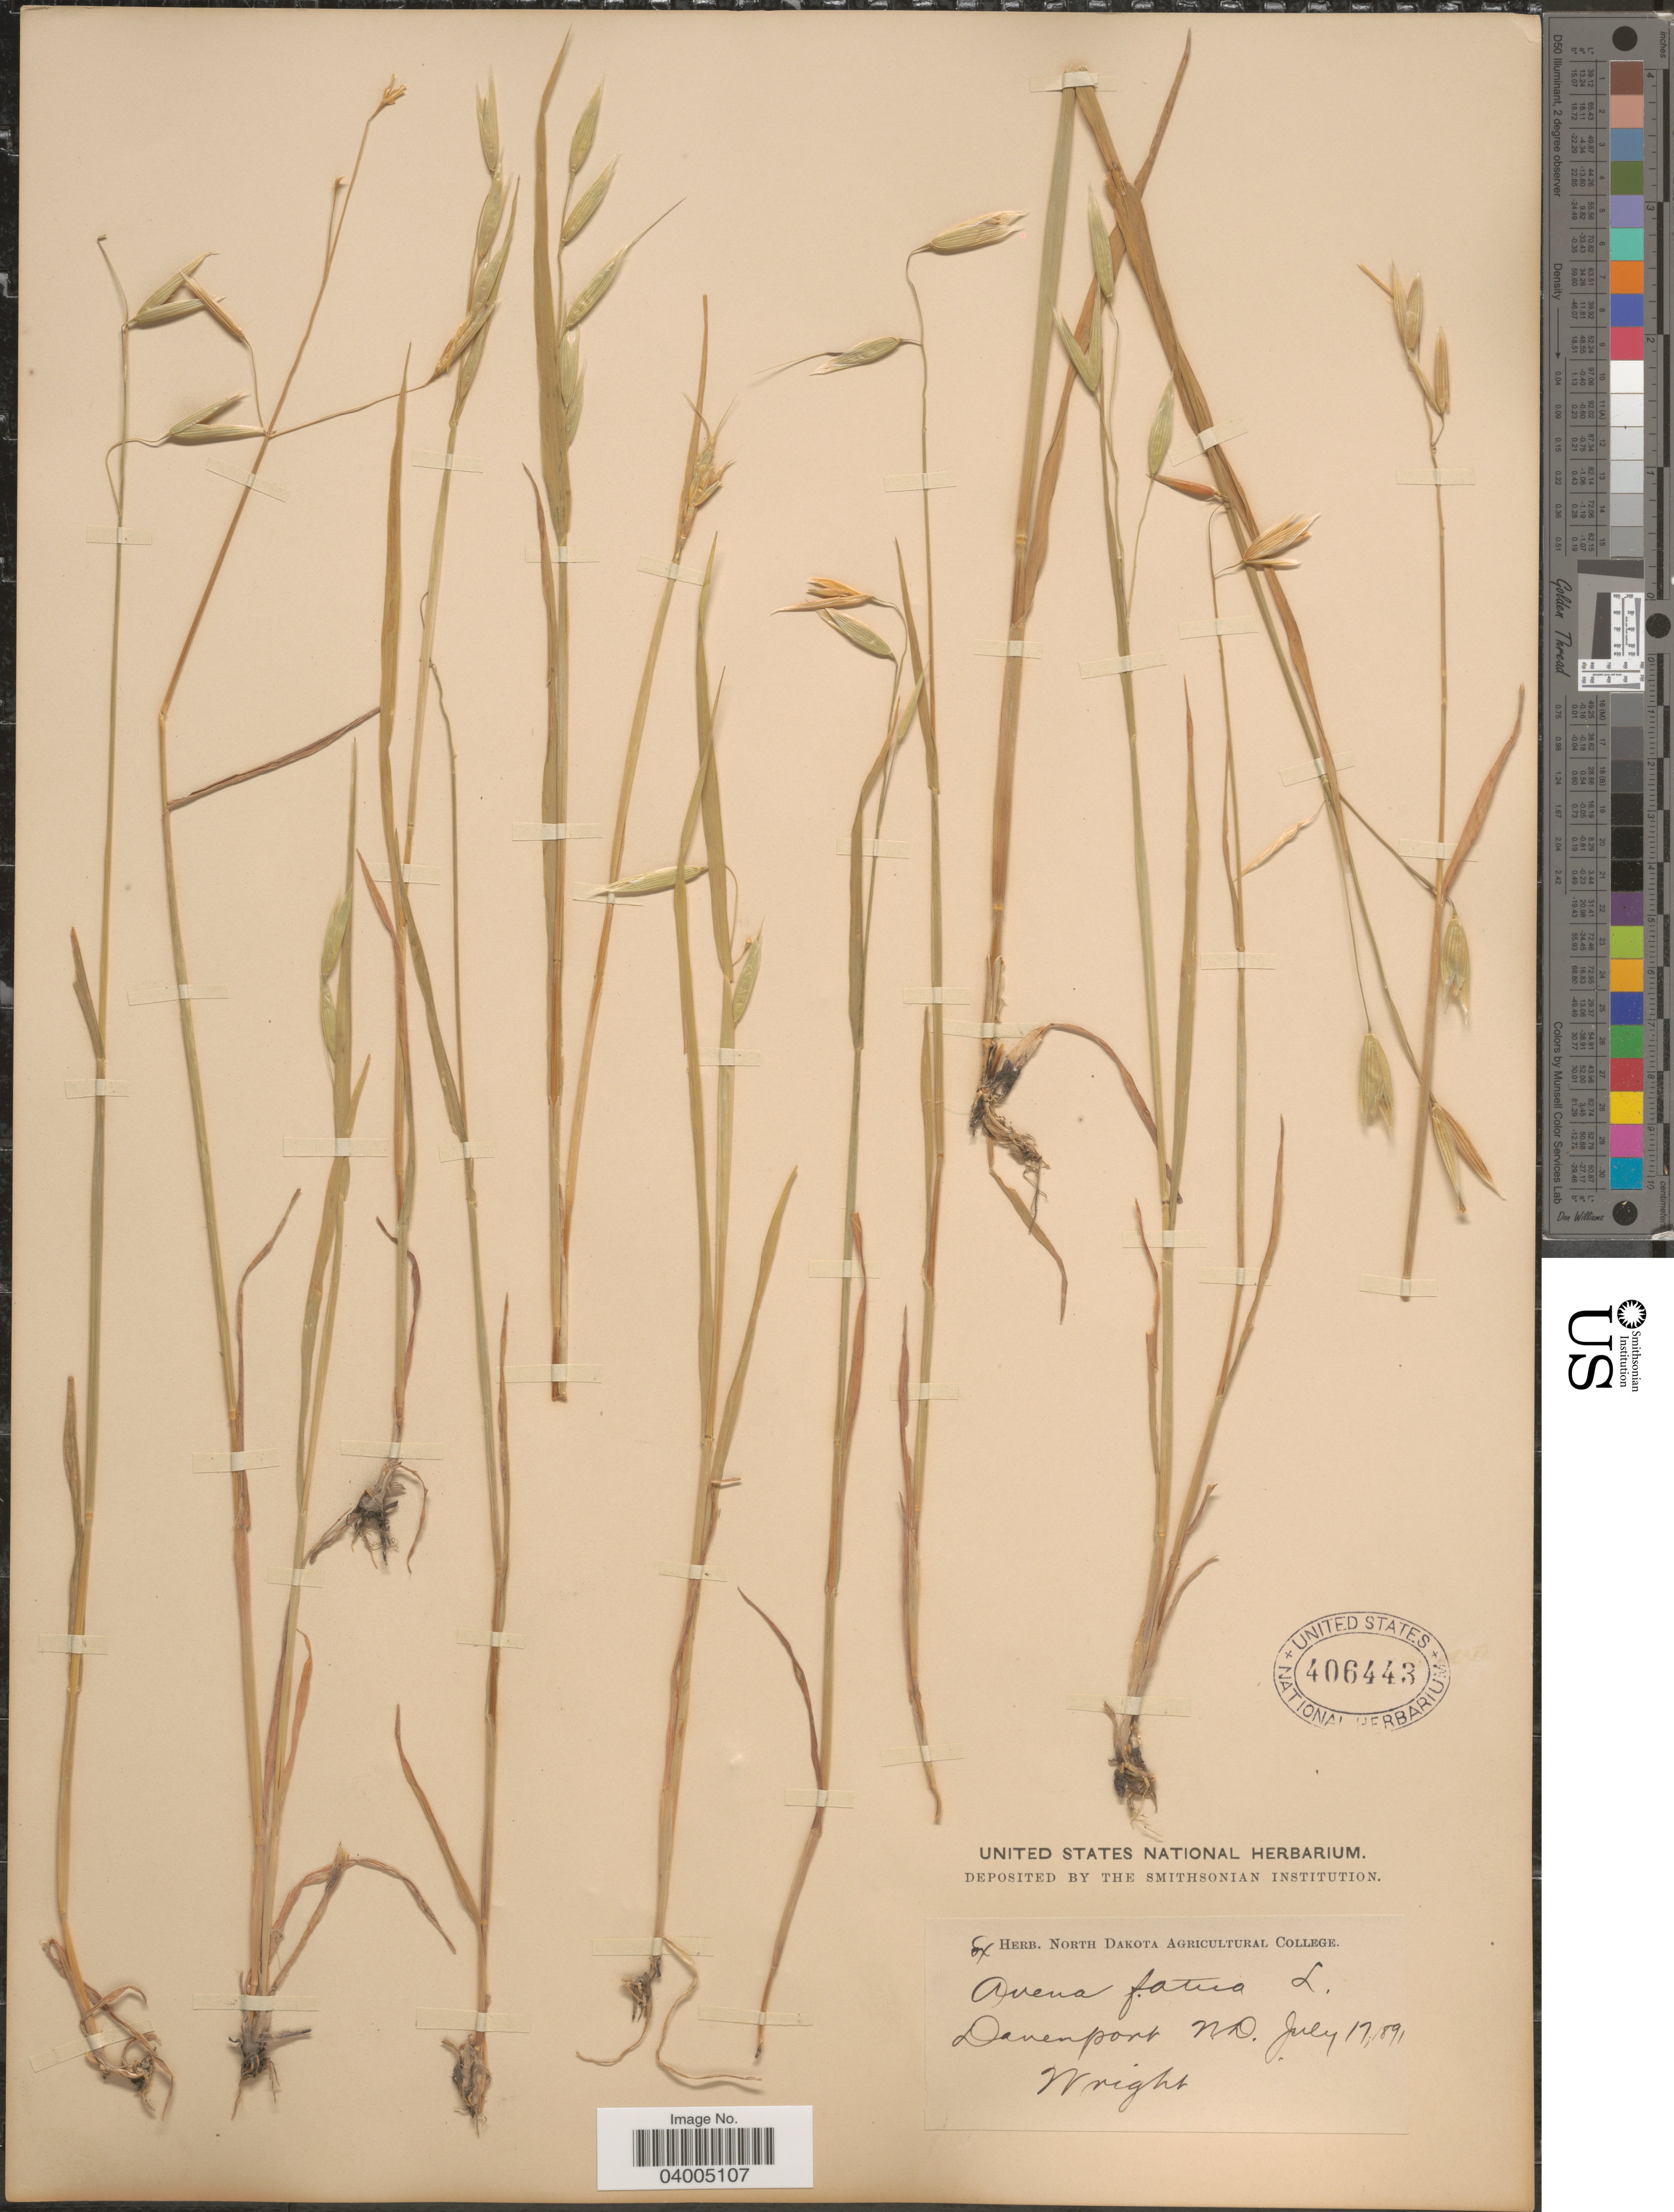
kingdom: Plantae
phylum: Tracheophyta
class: Liliopsida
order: Poales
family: Poaceae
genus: Avena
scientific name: Avena sativa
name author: L.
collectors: Wright, --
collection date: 1891-07-17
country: United States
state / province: North Dakota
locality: Danenport.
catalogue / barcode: US 406443